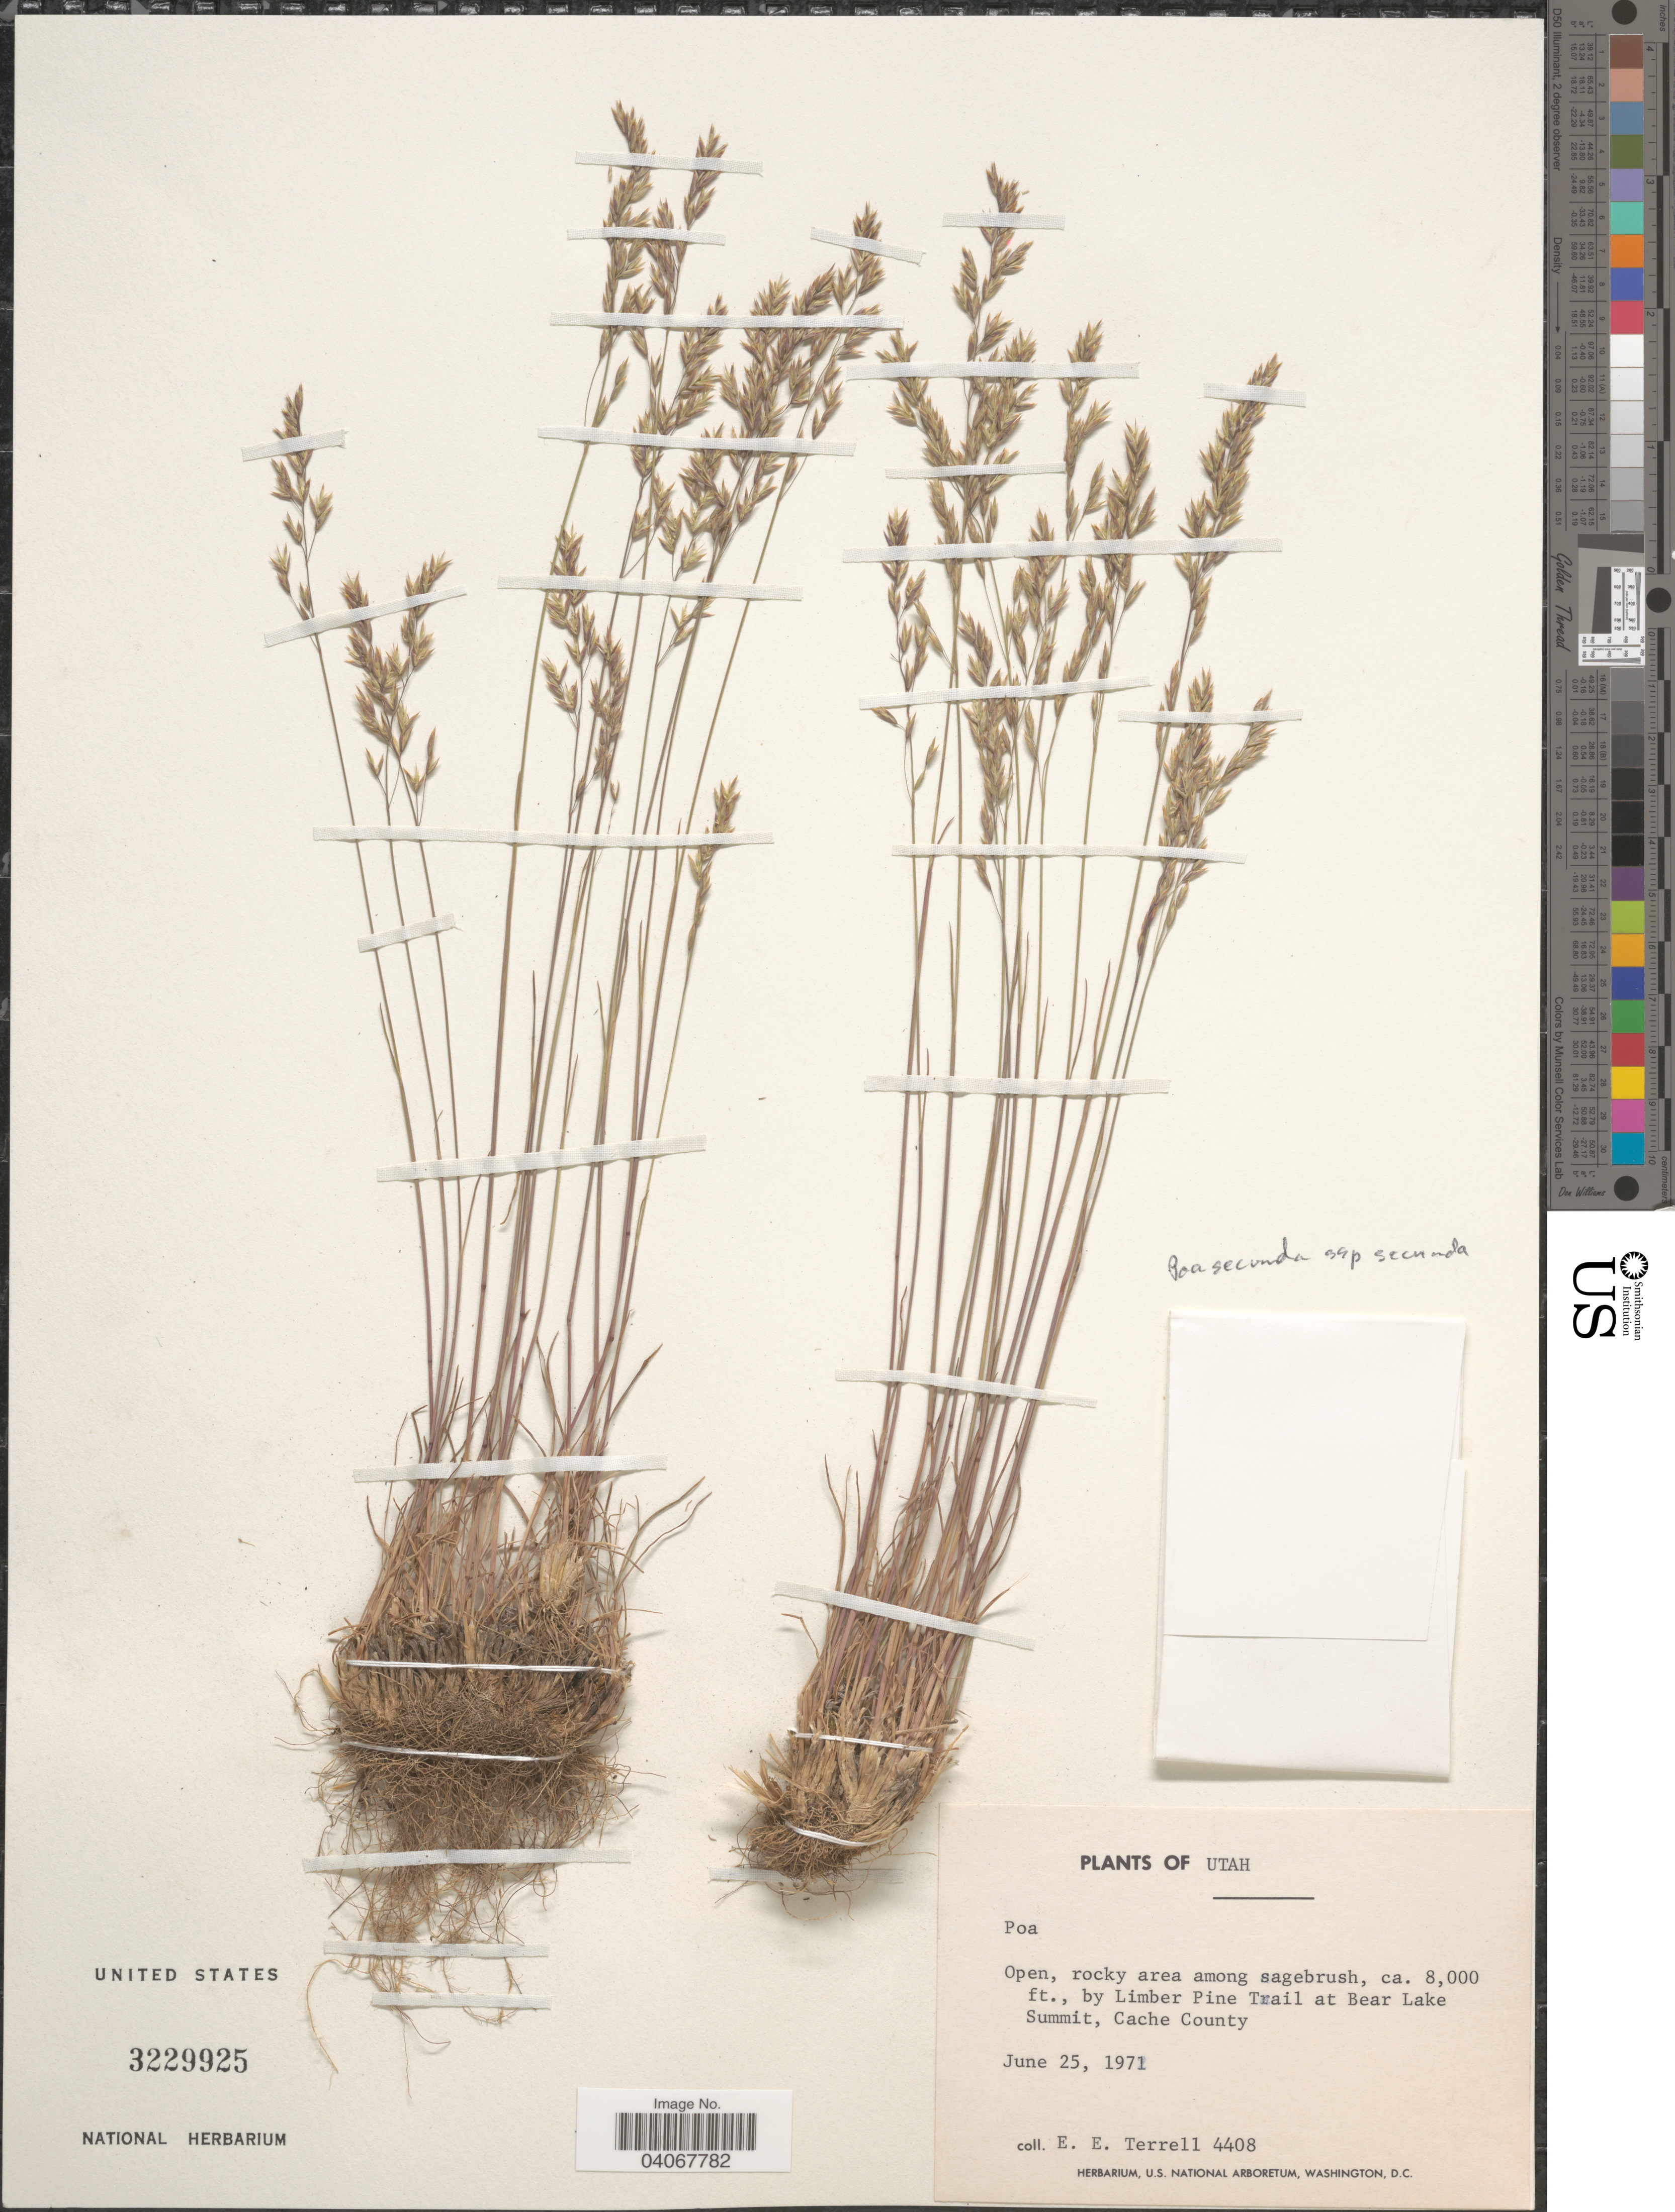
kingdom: Plantae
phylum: Tracheophyta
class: Liliopsida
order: Poales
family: Poaceae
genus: Poa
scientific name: Poa secunda subsp. secunda var. secunda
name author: J. Presl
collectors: E. E. Terrell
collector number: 4408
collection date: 1971-06-25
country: United States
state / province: Utah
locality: Open, rocky area among sagebrush, by Limper Pine Trail at Bear Lake summit, Cache County.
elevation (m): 2438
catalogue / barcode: US 3229925